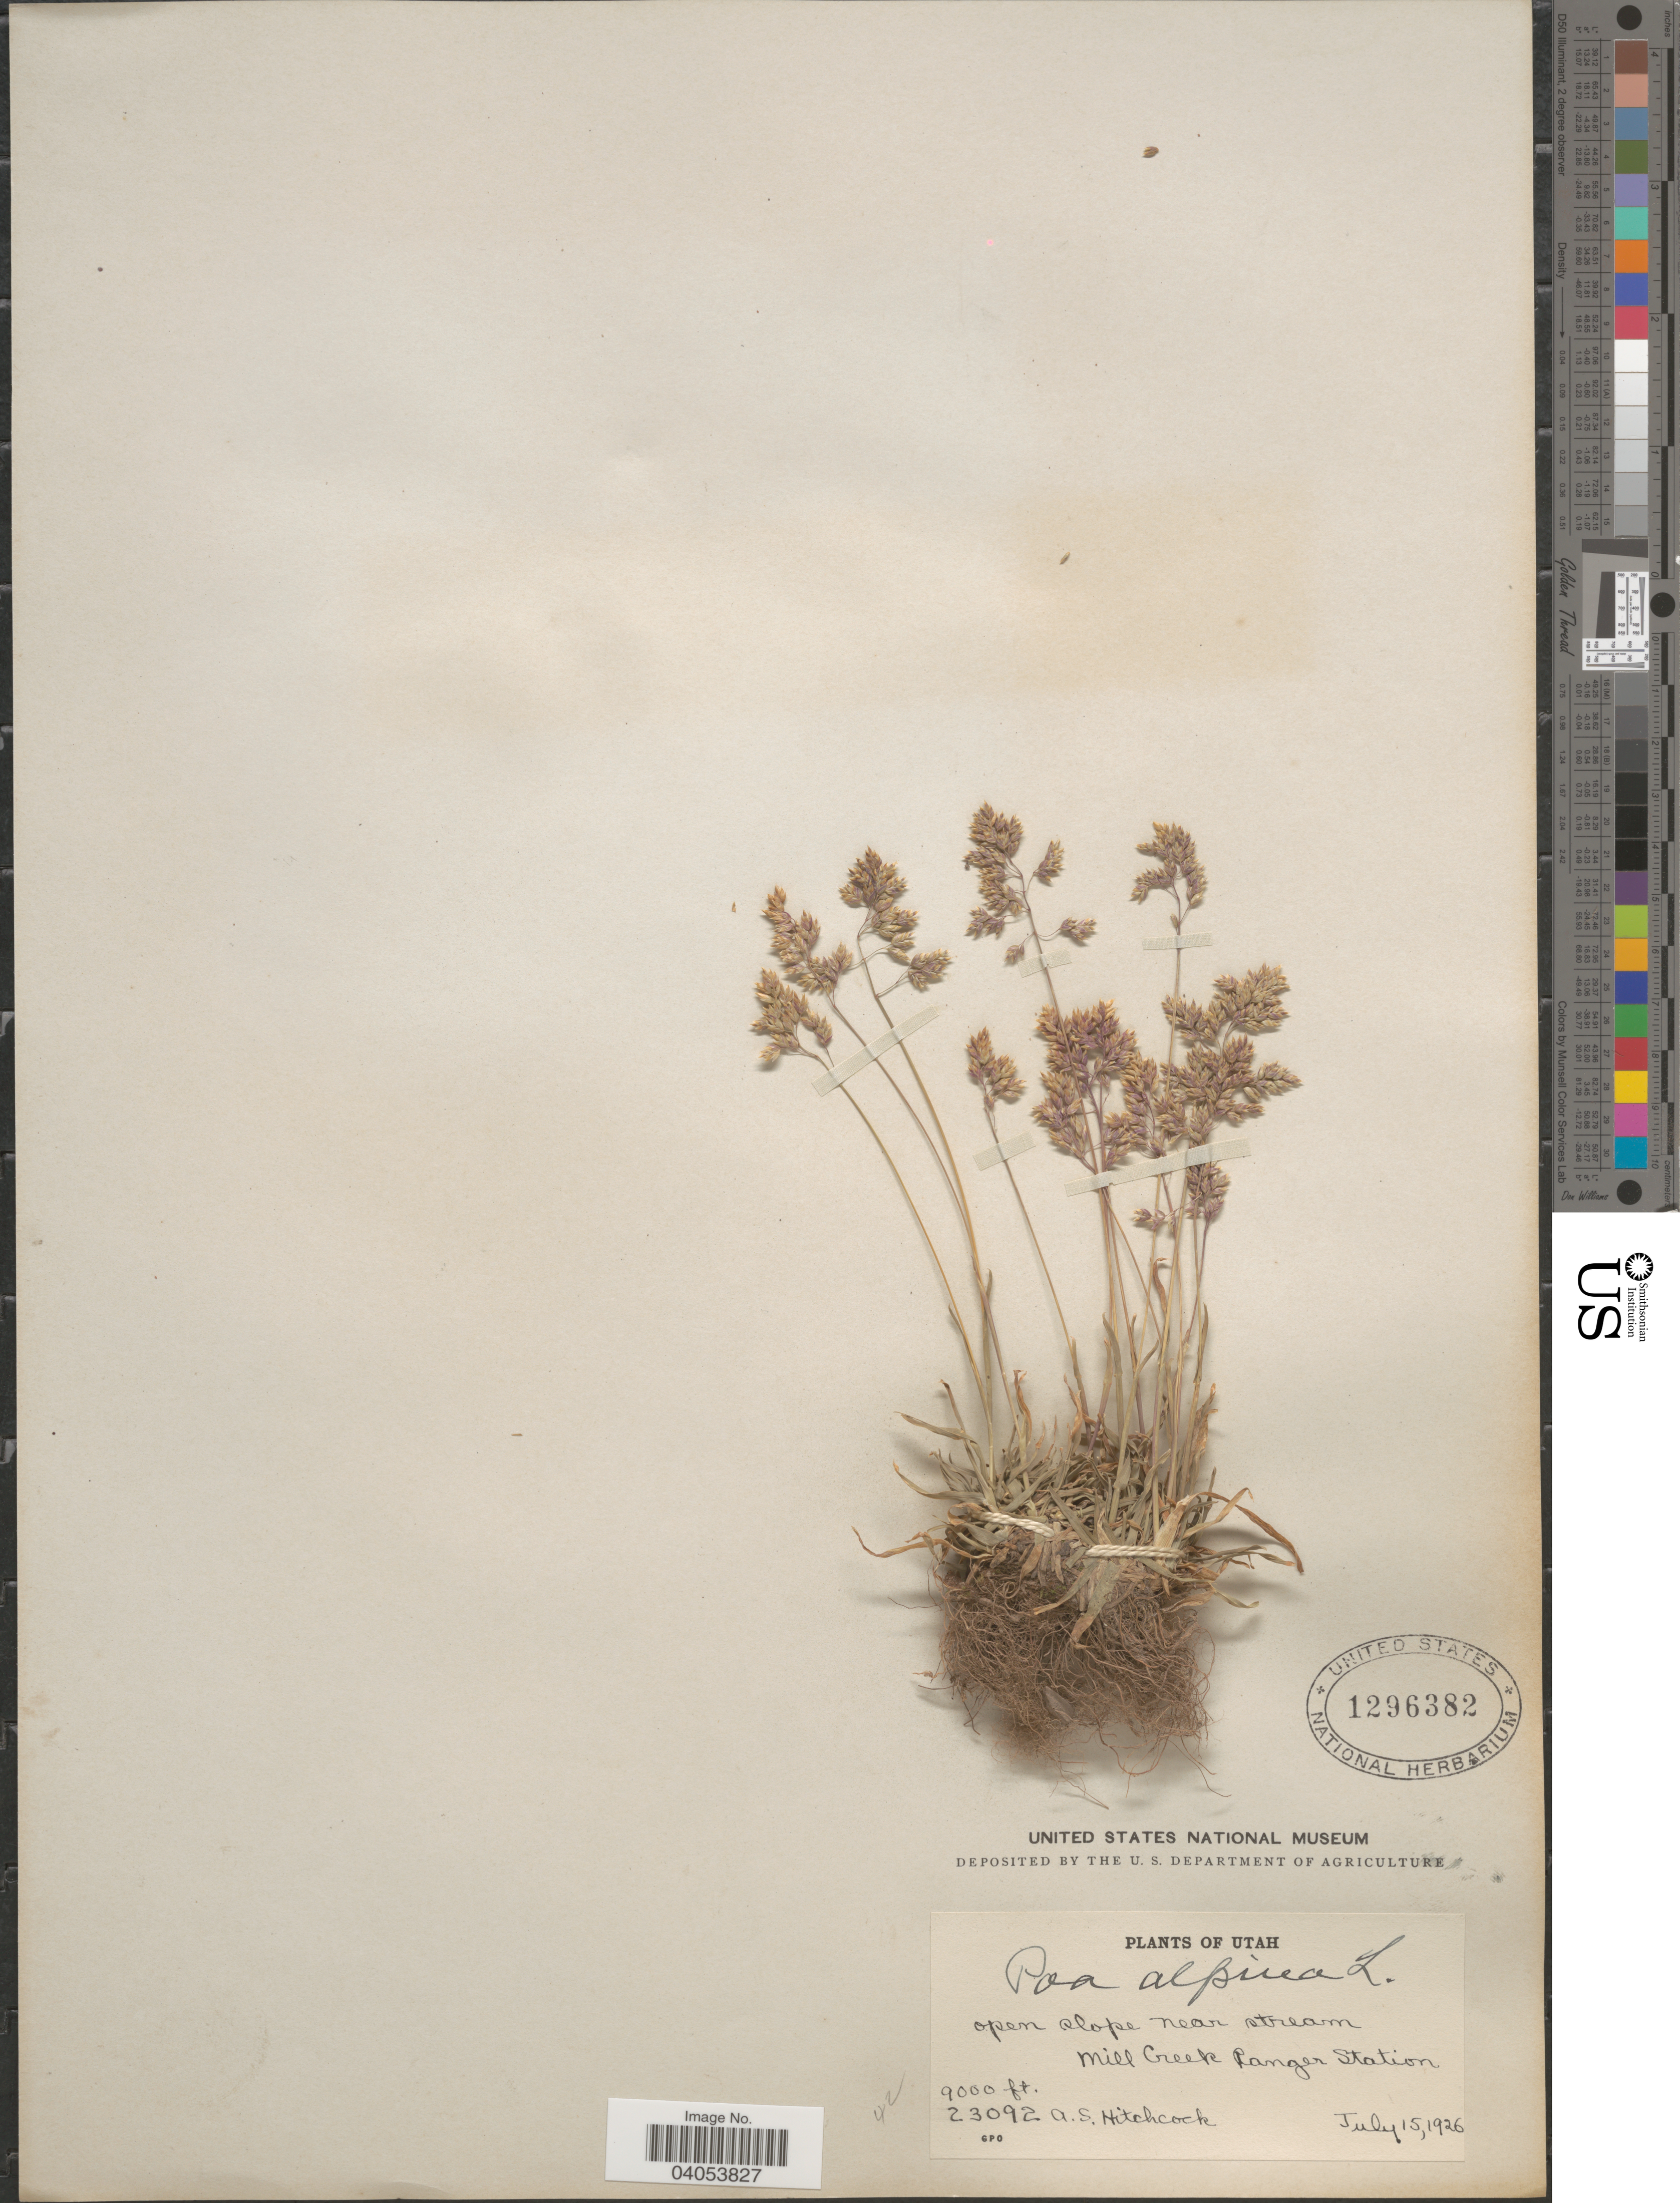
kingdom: Plantae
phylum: Tracheophyta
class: Liliopsida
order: Poales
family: Poaceae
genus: Poa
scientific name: Poa alpina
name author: L.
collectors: A. S. Hitchcock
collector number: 23092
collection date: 1926-07-15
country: United States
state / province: Utah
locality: Slope near stream. Mill Creek Ranger Station.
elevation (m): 2743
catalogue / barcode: US 1296382